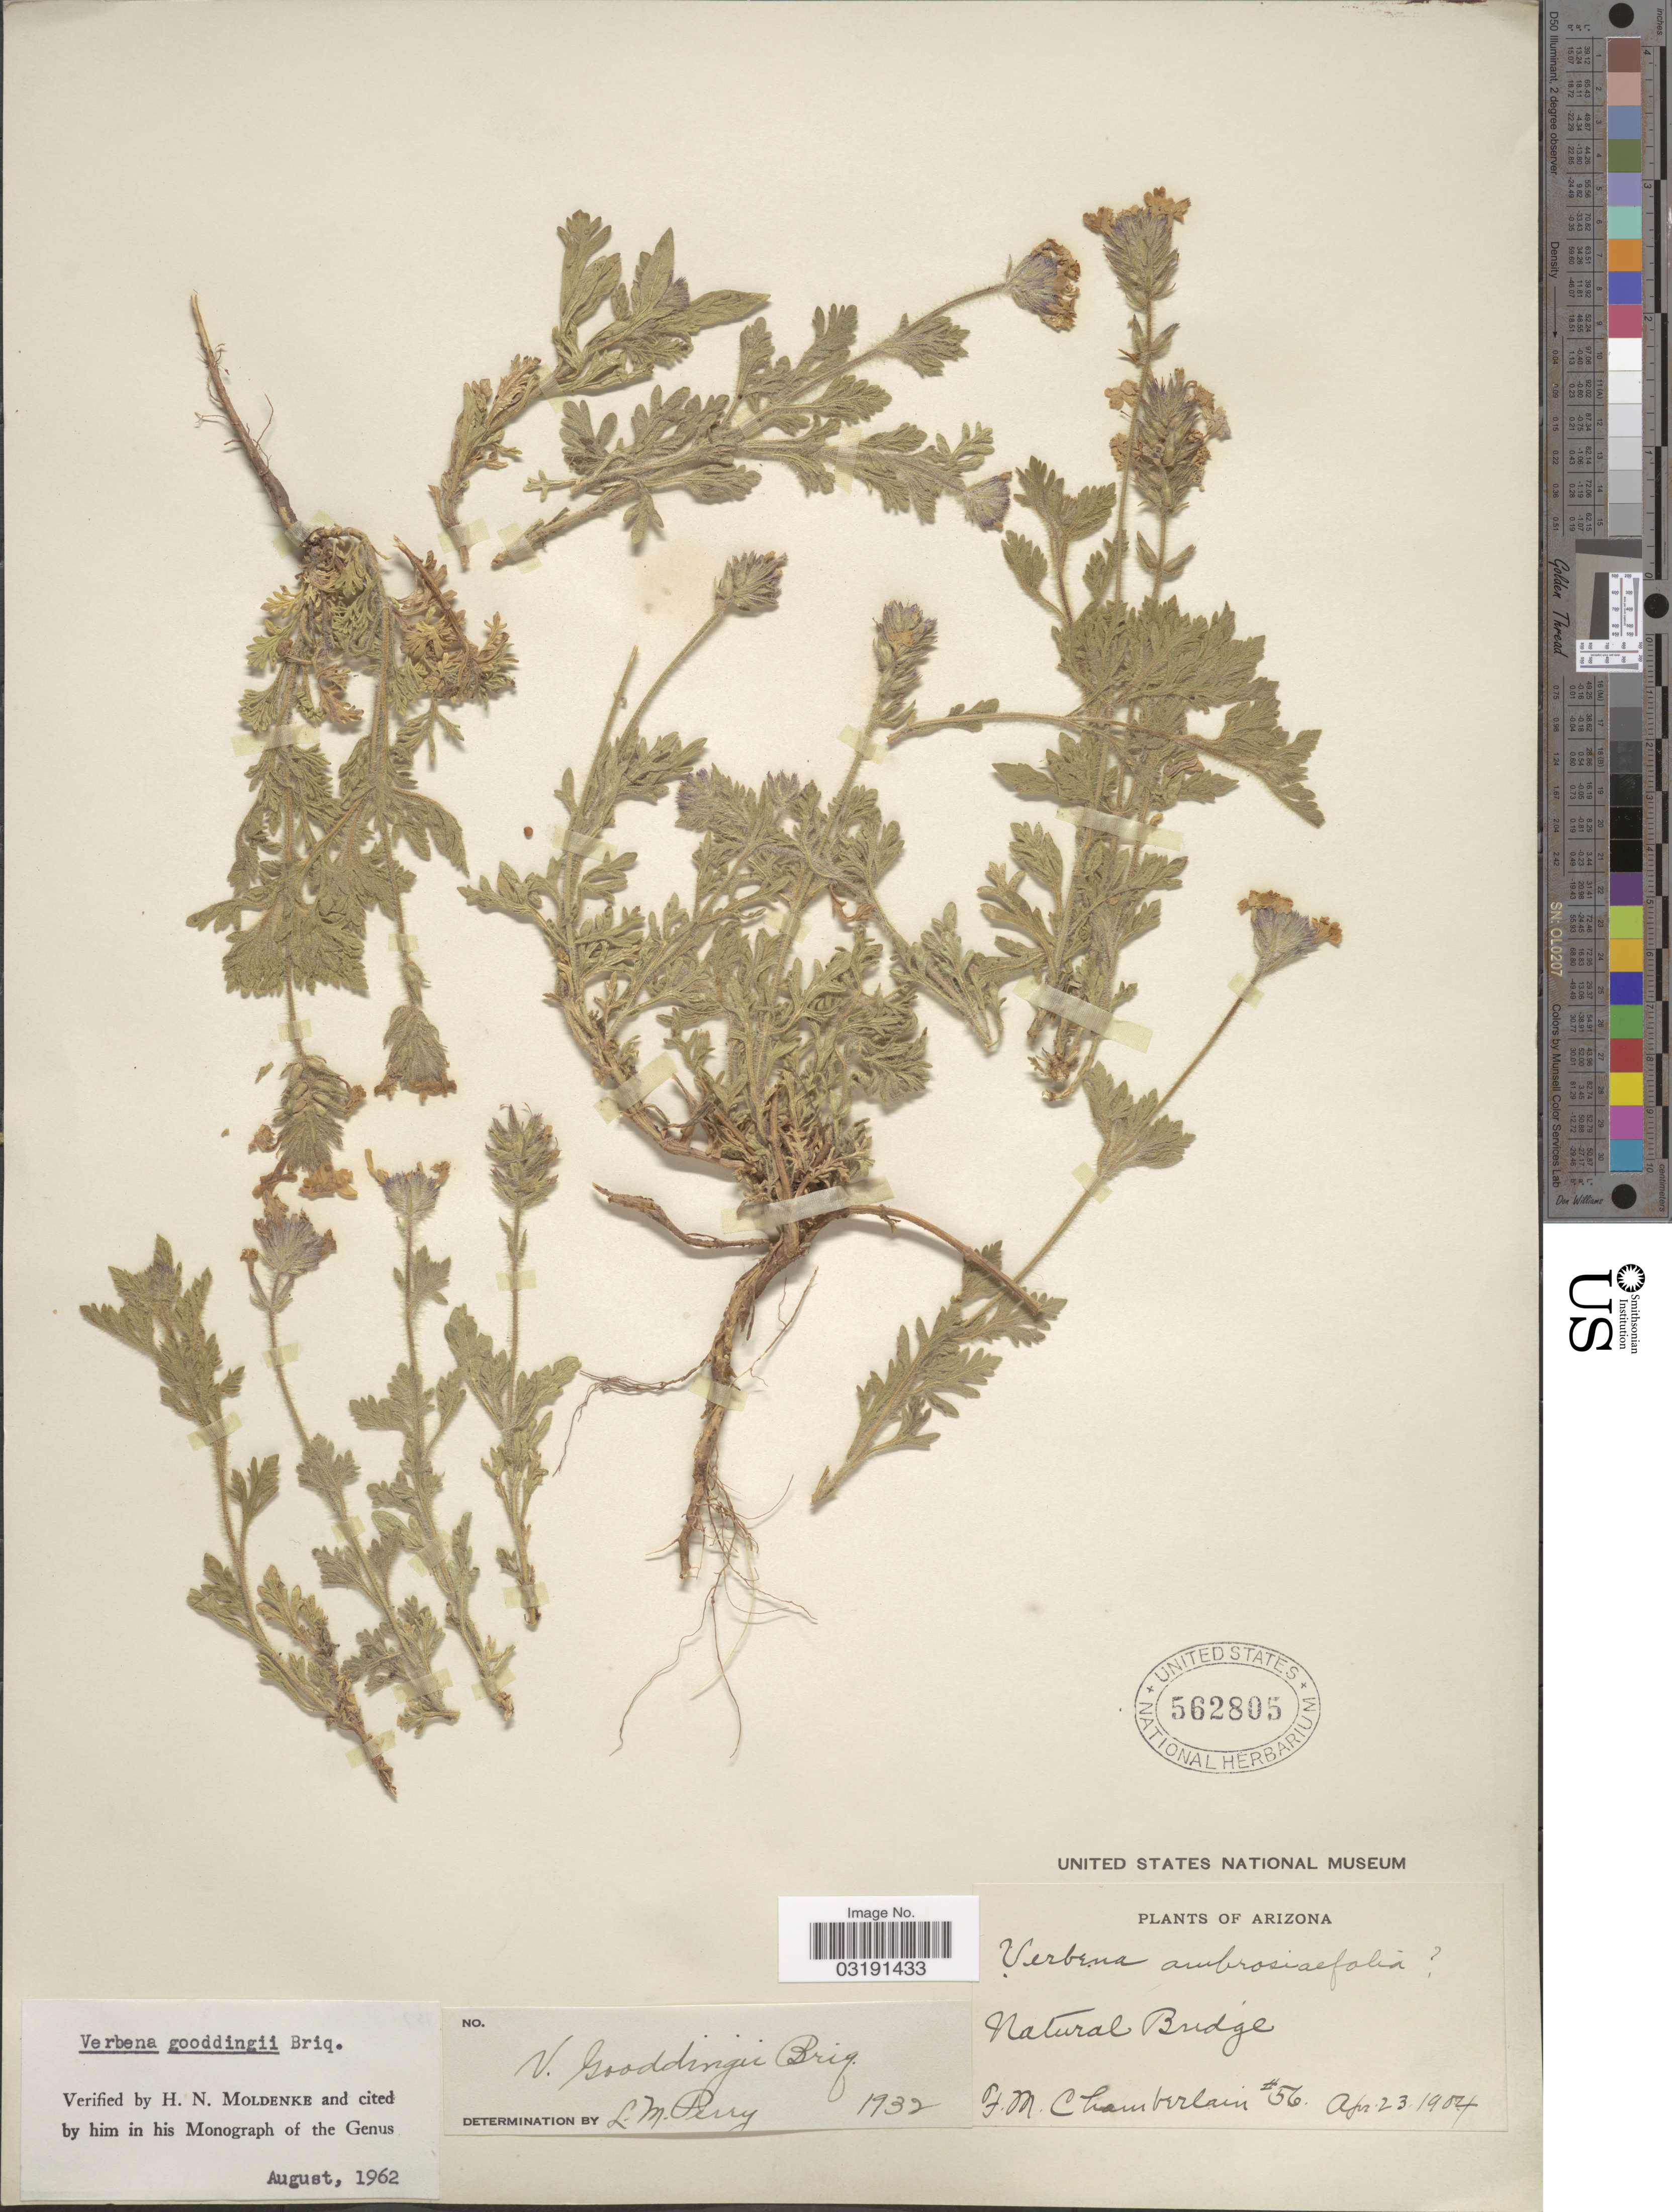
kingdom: Plantae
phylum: Tracheophyta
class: Magnoliopsida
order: Lamiales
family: Verbenaceae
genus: Verbena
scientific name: Verbena gooddingii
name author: Briq.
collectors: F. Chamberlain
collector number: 56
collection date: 1904-04-23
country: United States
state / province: Arizona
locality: Natural Bridge.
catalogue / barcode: US 562805